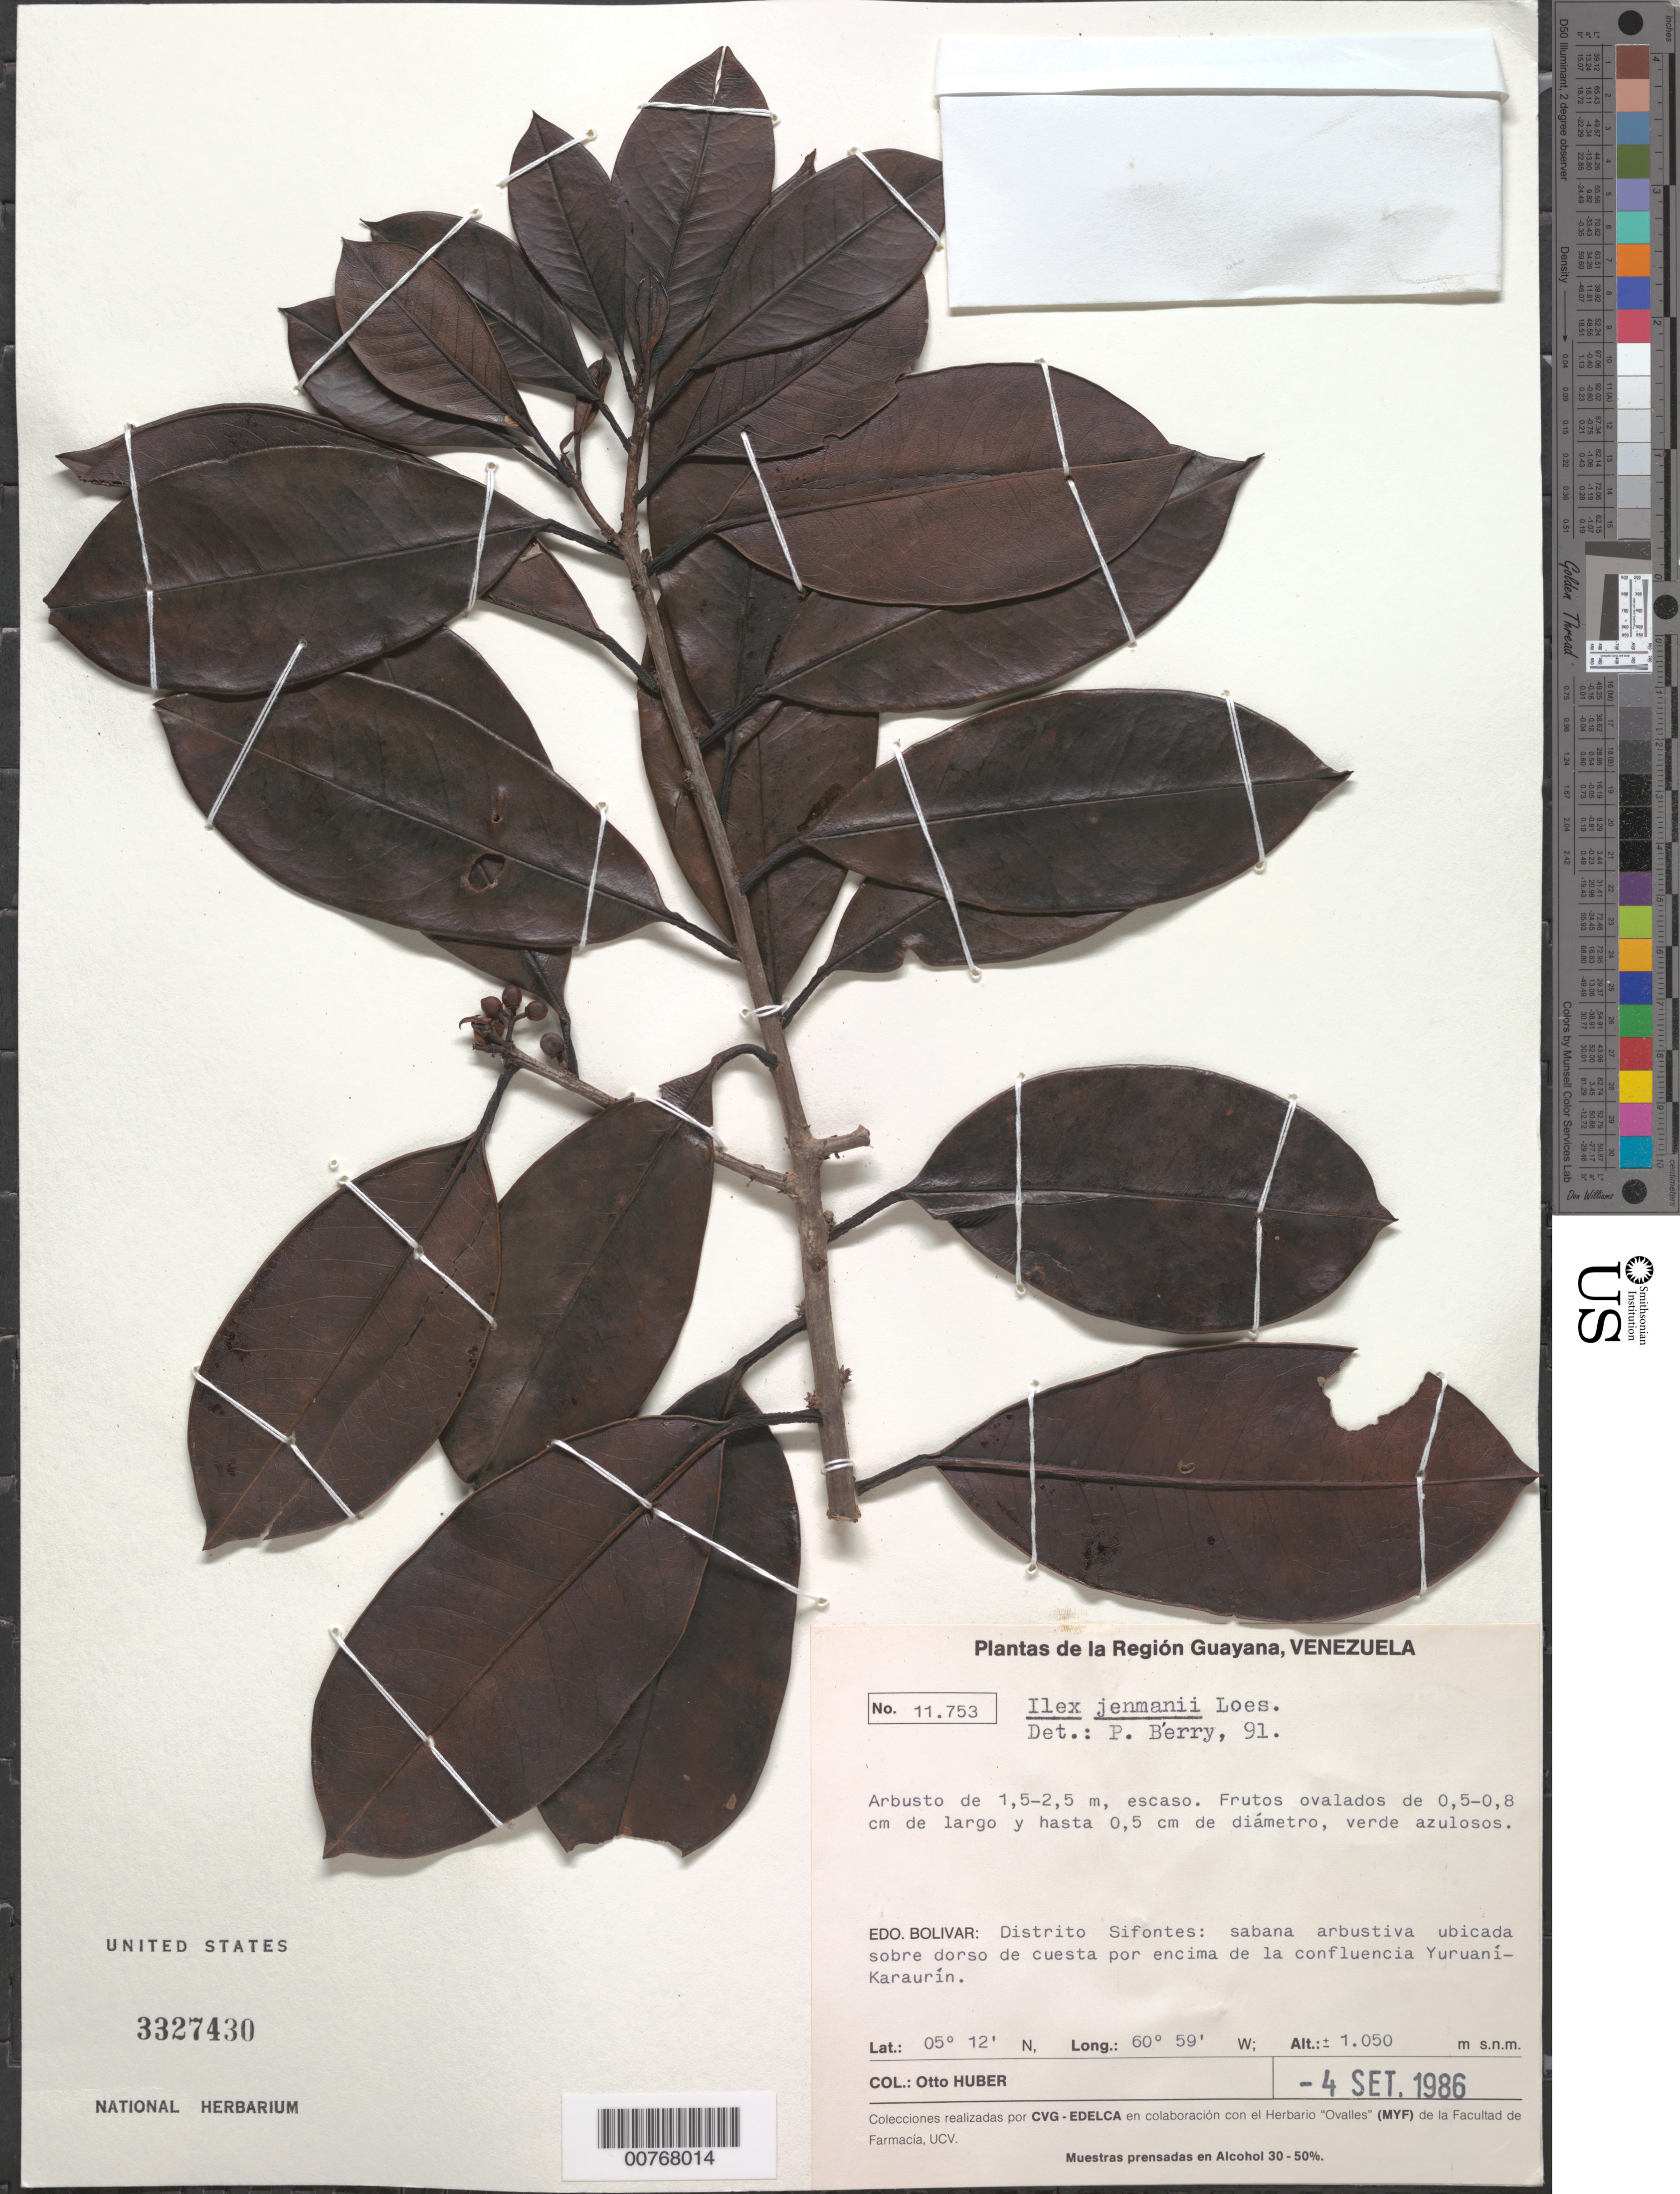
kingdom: Plantae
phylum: Tracheophyta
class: Magnoliopsida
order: Aquifoliales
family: Aquifoliaceae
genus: Ilex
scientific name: Ilex jenmanii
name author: Loes.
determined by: Berry, P. E., (WIS), University of Wisconsin - Madison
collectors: O. Huber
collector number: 11753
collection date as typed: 4-Sep-86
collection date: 1986-09-04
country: Venezuela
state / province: Bolívar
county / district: Sifontes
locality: Río Yuruani, above confluence with Río Karaurín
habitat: Shrub savanna (sabana arbustiva)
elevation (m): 1050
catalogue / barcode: US 3327430